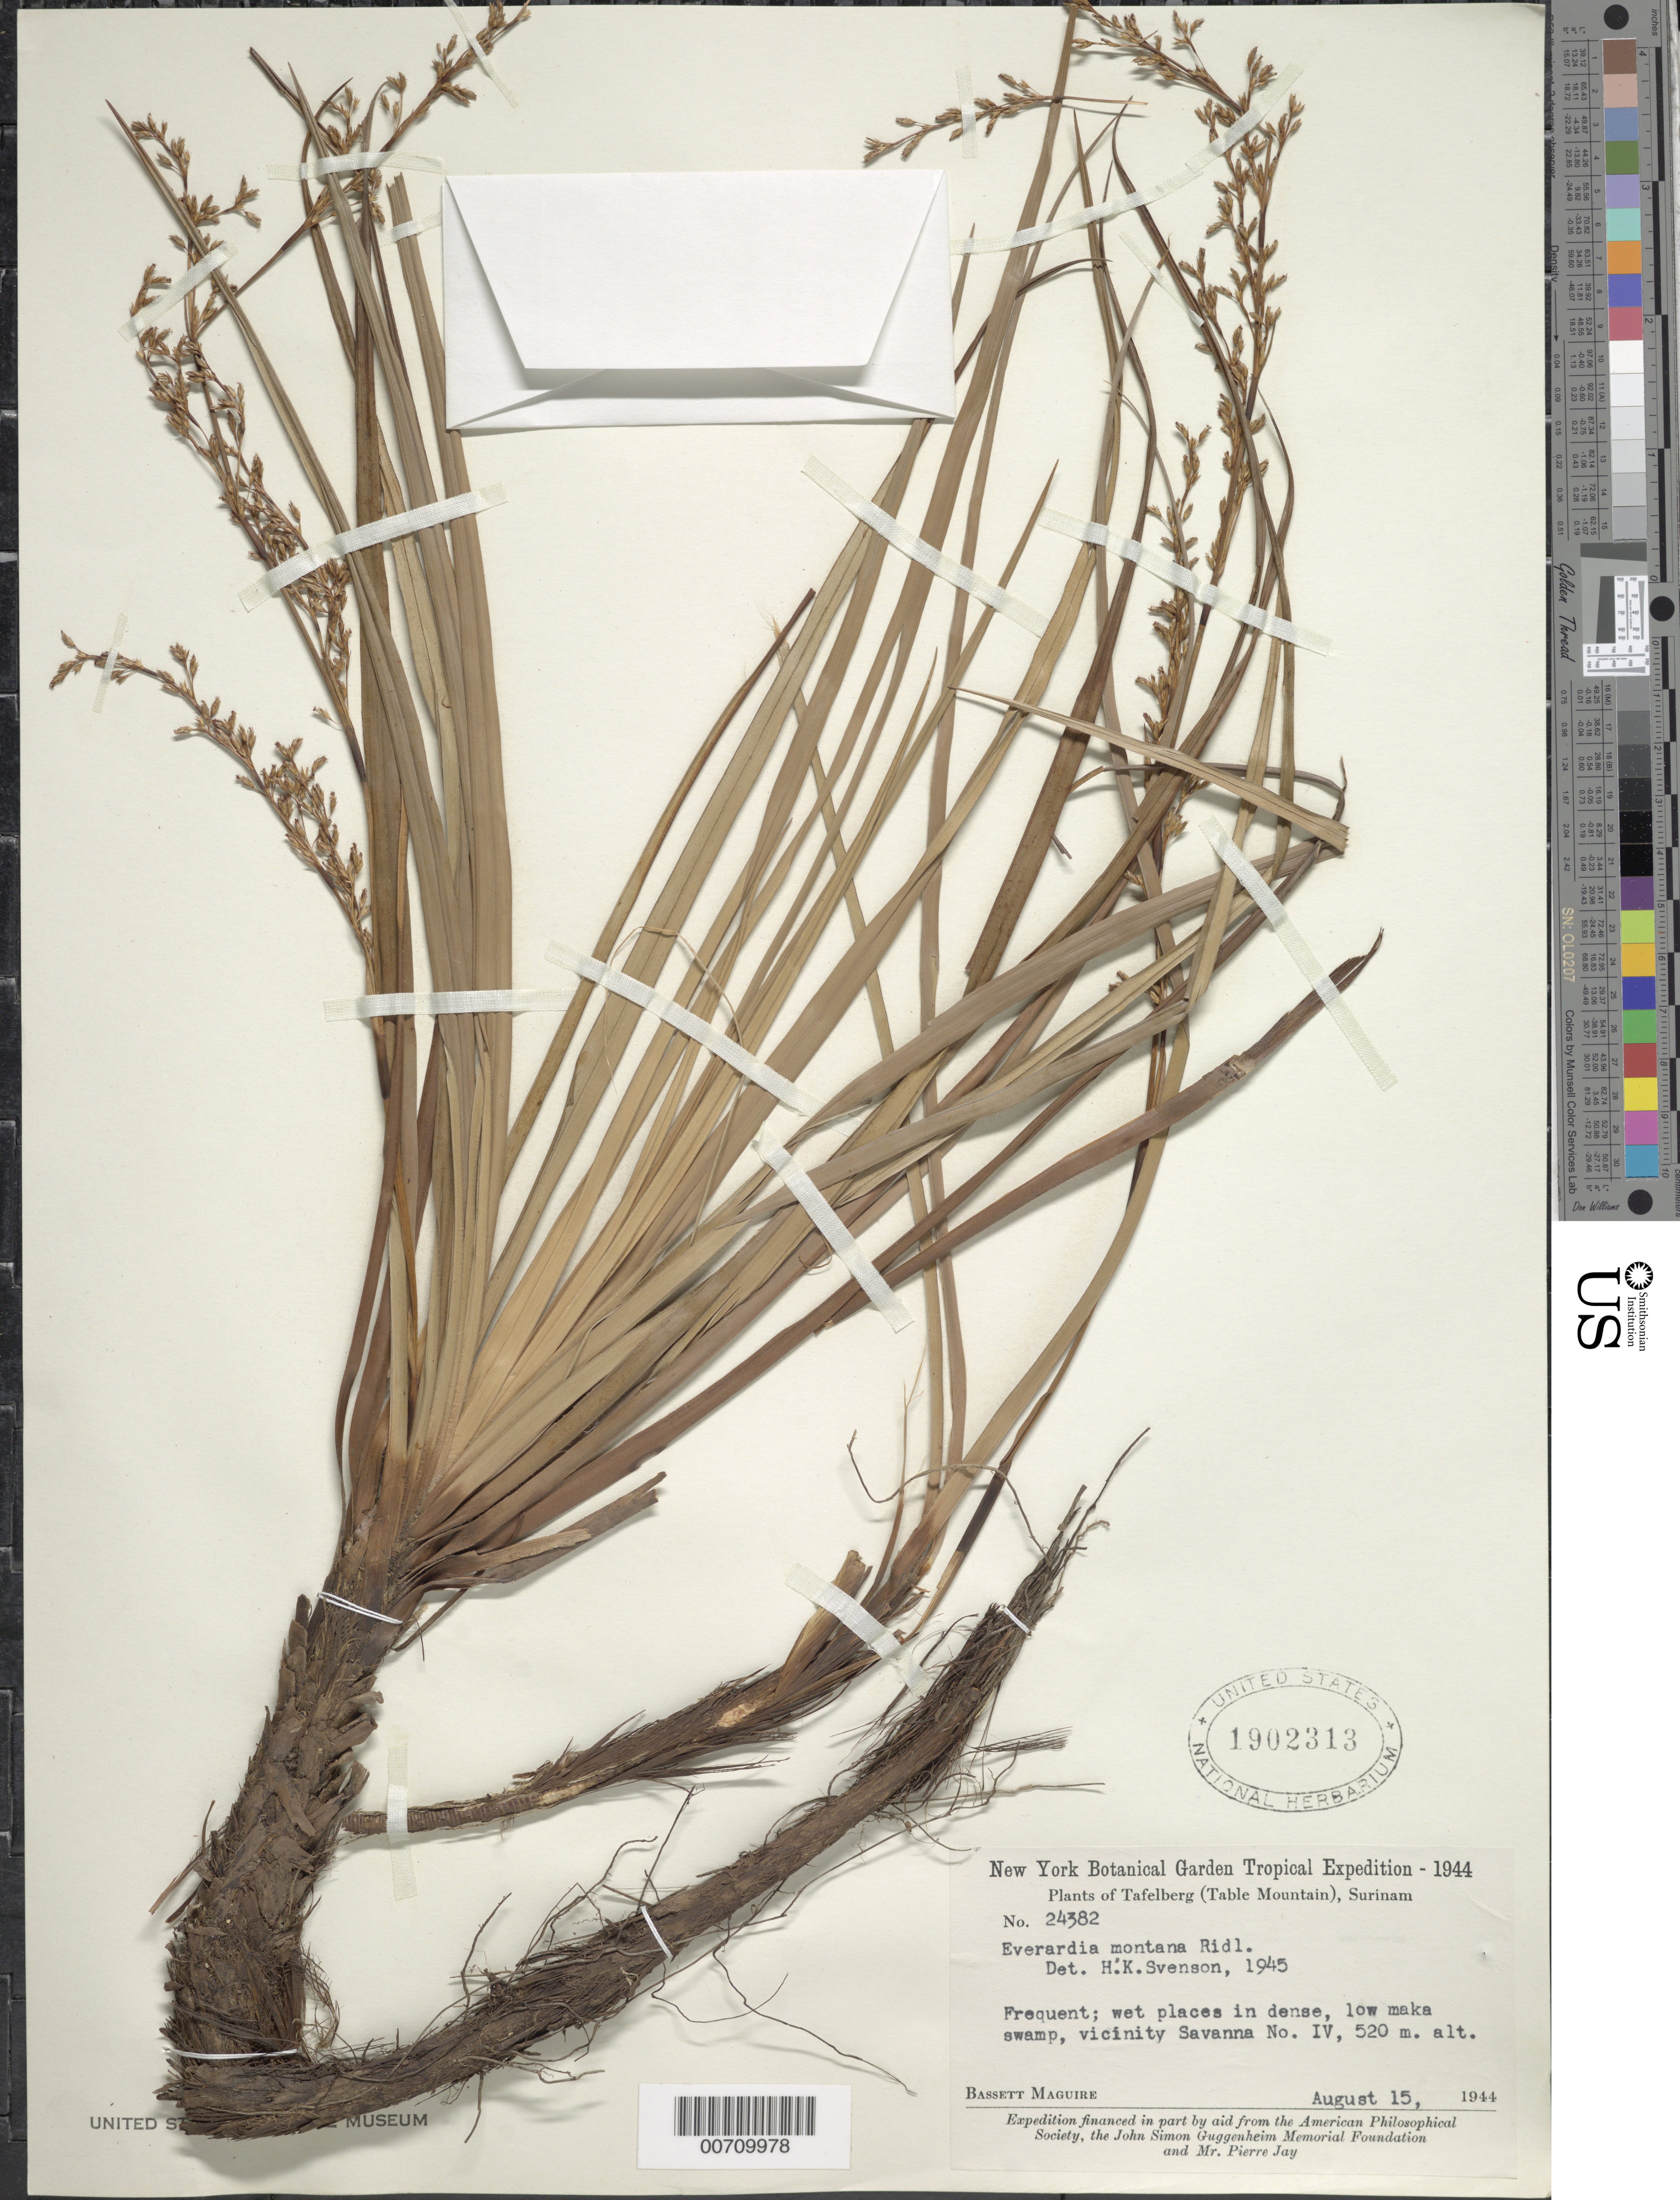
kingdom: Plantae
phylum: Tracheophyta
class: Liliopsida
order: Poales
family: Cyperaceae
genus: Cephalocarpus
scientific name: Cephalocarpus montanus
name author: (Ridley) S.M. Costa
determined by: Strong, Mark T., (BOT), Smithsonian Institution - National Museum of Natural History (UNITED STATES)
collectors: B. Maguire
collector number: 24382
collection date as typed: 15-Aug-44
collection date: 1944-08-15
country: Suriname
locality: Tafelberg (Table Mountain), Savanna IV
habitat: Wet places in dense, low Maka swamp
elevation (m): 520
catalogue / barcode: US 1902313